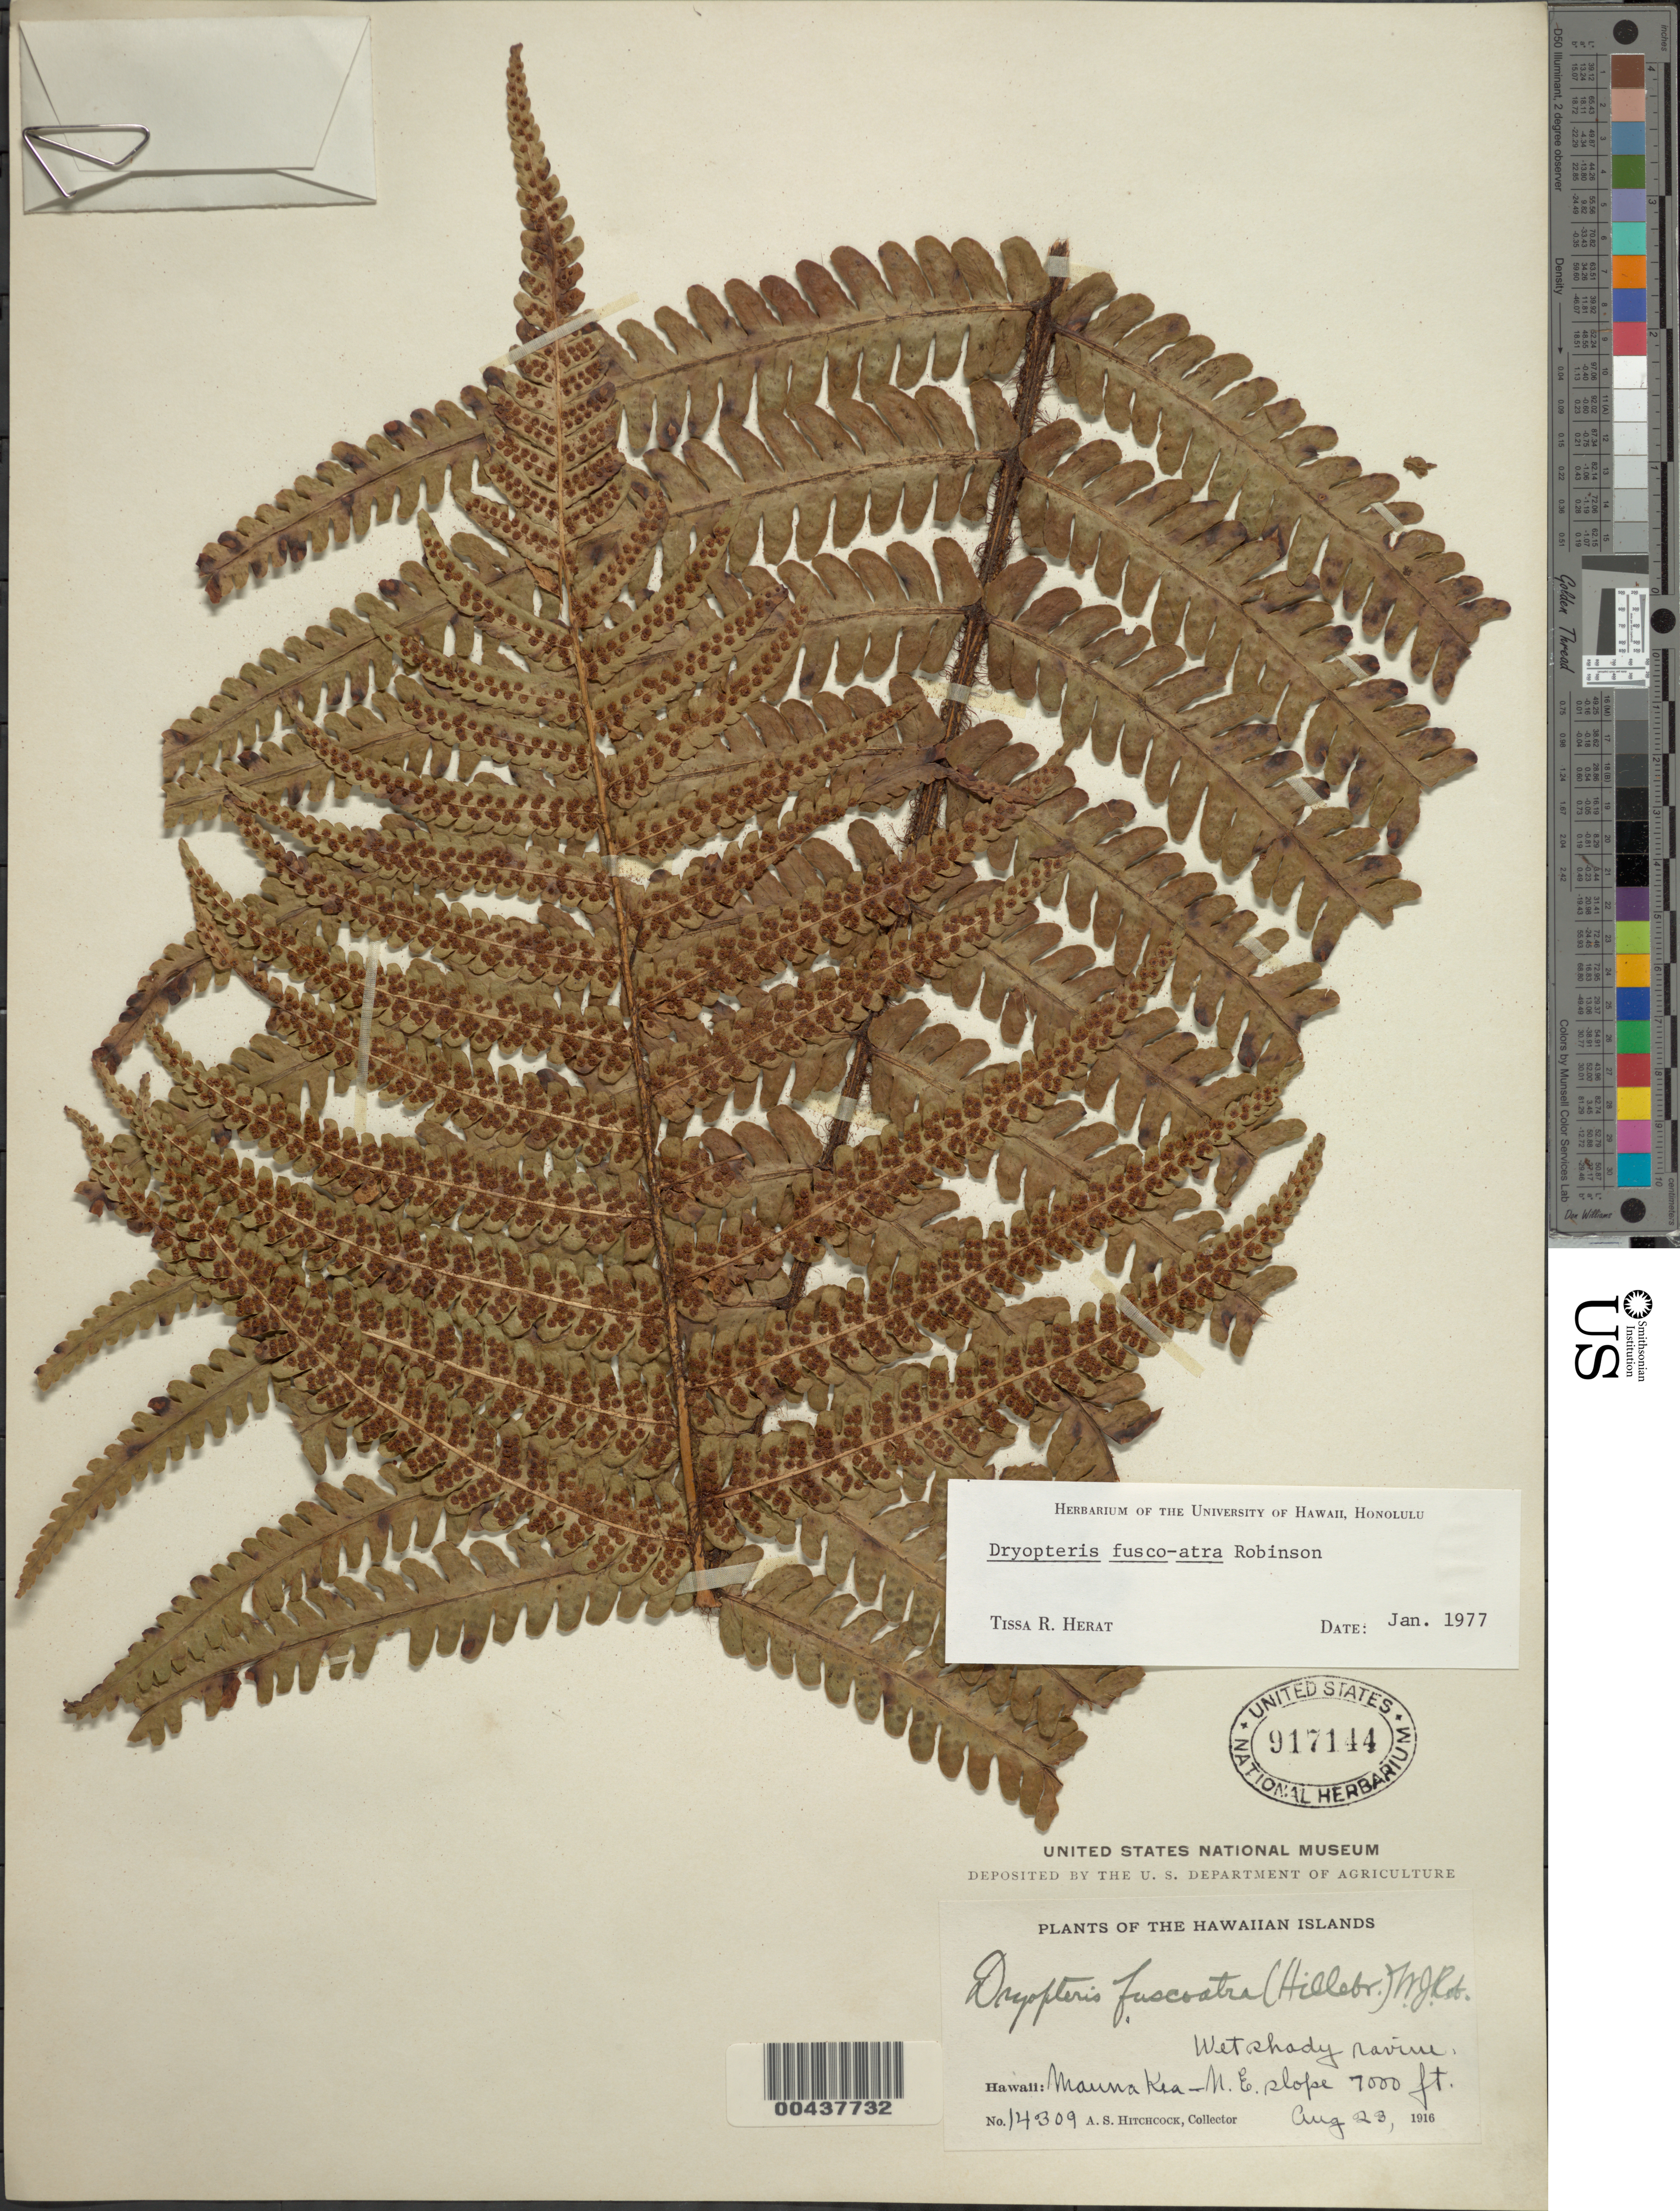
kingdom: Plantae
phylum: Tracheophyta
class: Polypodiopsida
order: Polypodiales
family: Dryopteridaceae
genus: Dryopteris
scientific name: Dryopteris fuscoatra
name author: (Hillebr.) W. J. Rob.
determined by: Herat, T. R.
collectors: A. S. Hitchcock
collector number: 14309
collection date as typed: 23 Aug 1916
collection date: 1916-08-23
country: United States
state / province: Hawaii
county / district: Hawaii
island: Hawaii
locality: Mauna Kea - NE slope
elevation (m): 2134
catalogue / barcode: US 917144